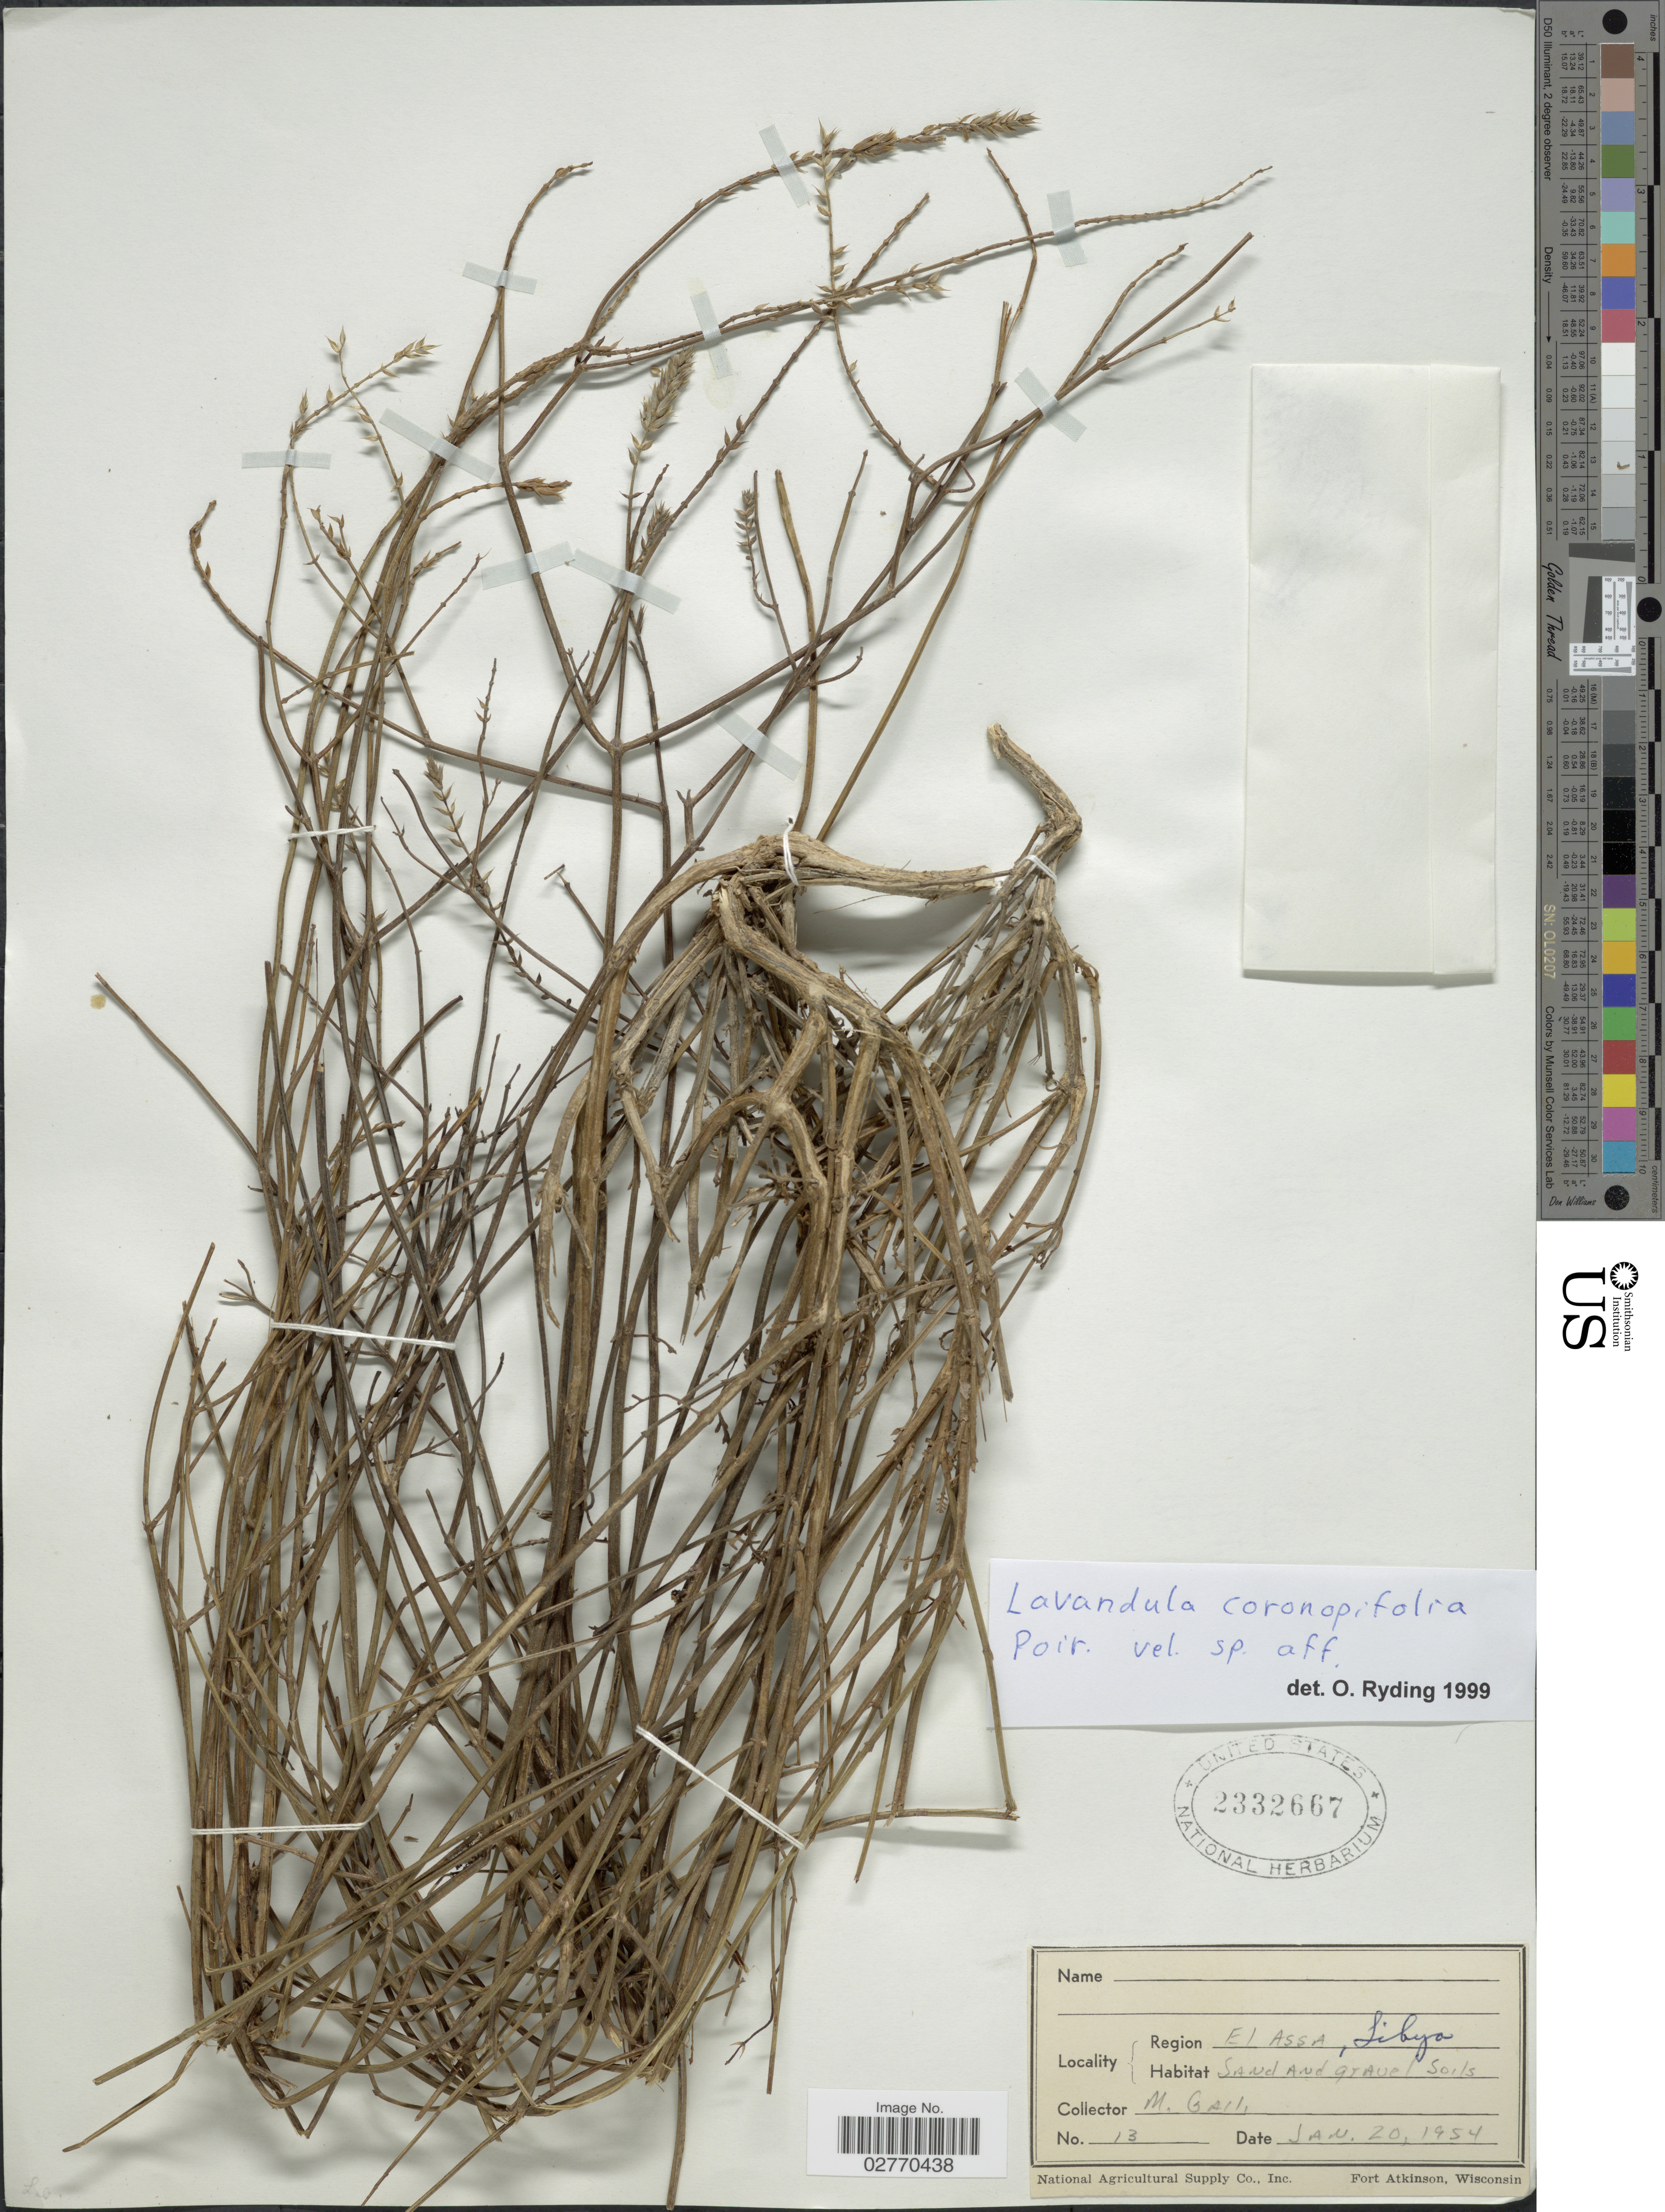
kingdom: Plantae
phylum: Tracheophyta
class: Magnoliopsida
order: Lamiales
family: Lamiaceae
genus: Lavandula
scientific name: Lavandula coronopifolia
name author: Poir.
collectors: M. Gall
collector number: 13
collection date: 1954-01-20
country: Libya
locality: Region El Assa.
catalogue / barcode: US 2332667